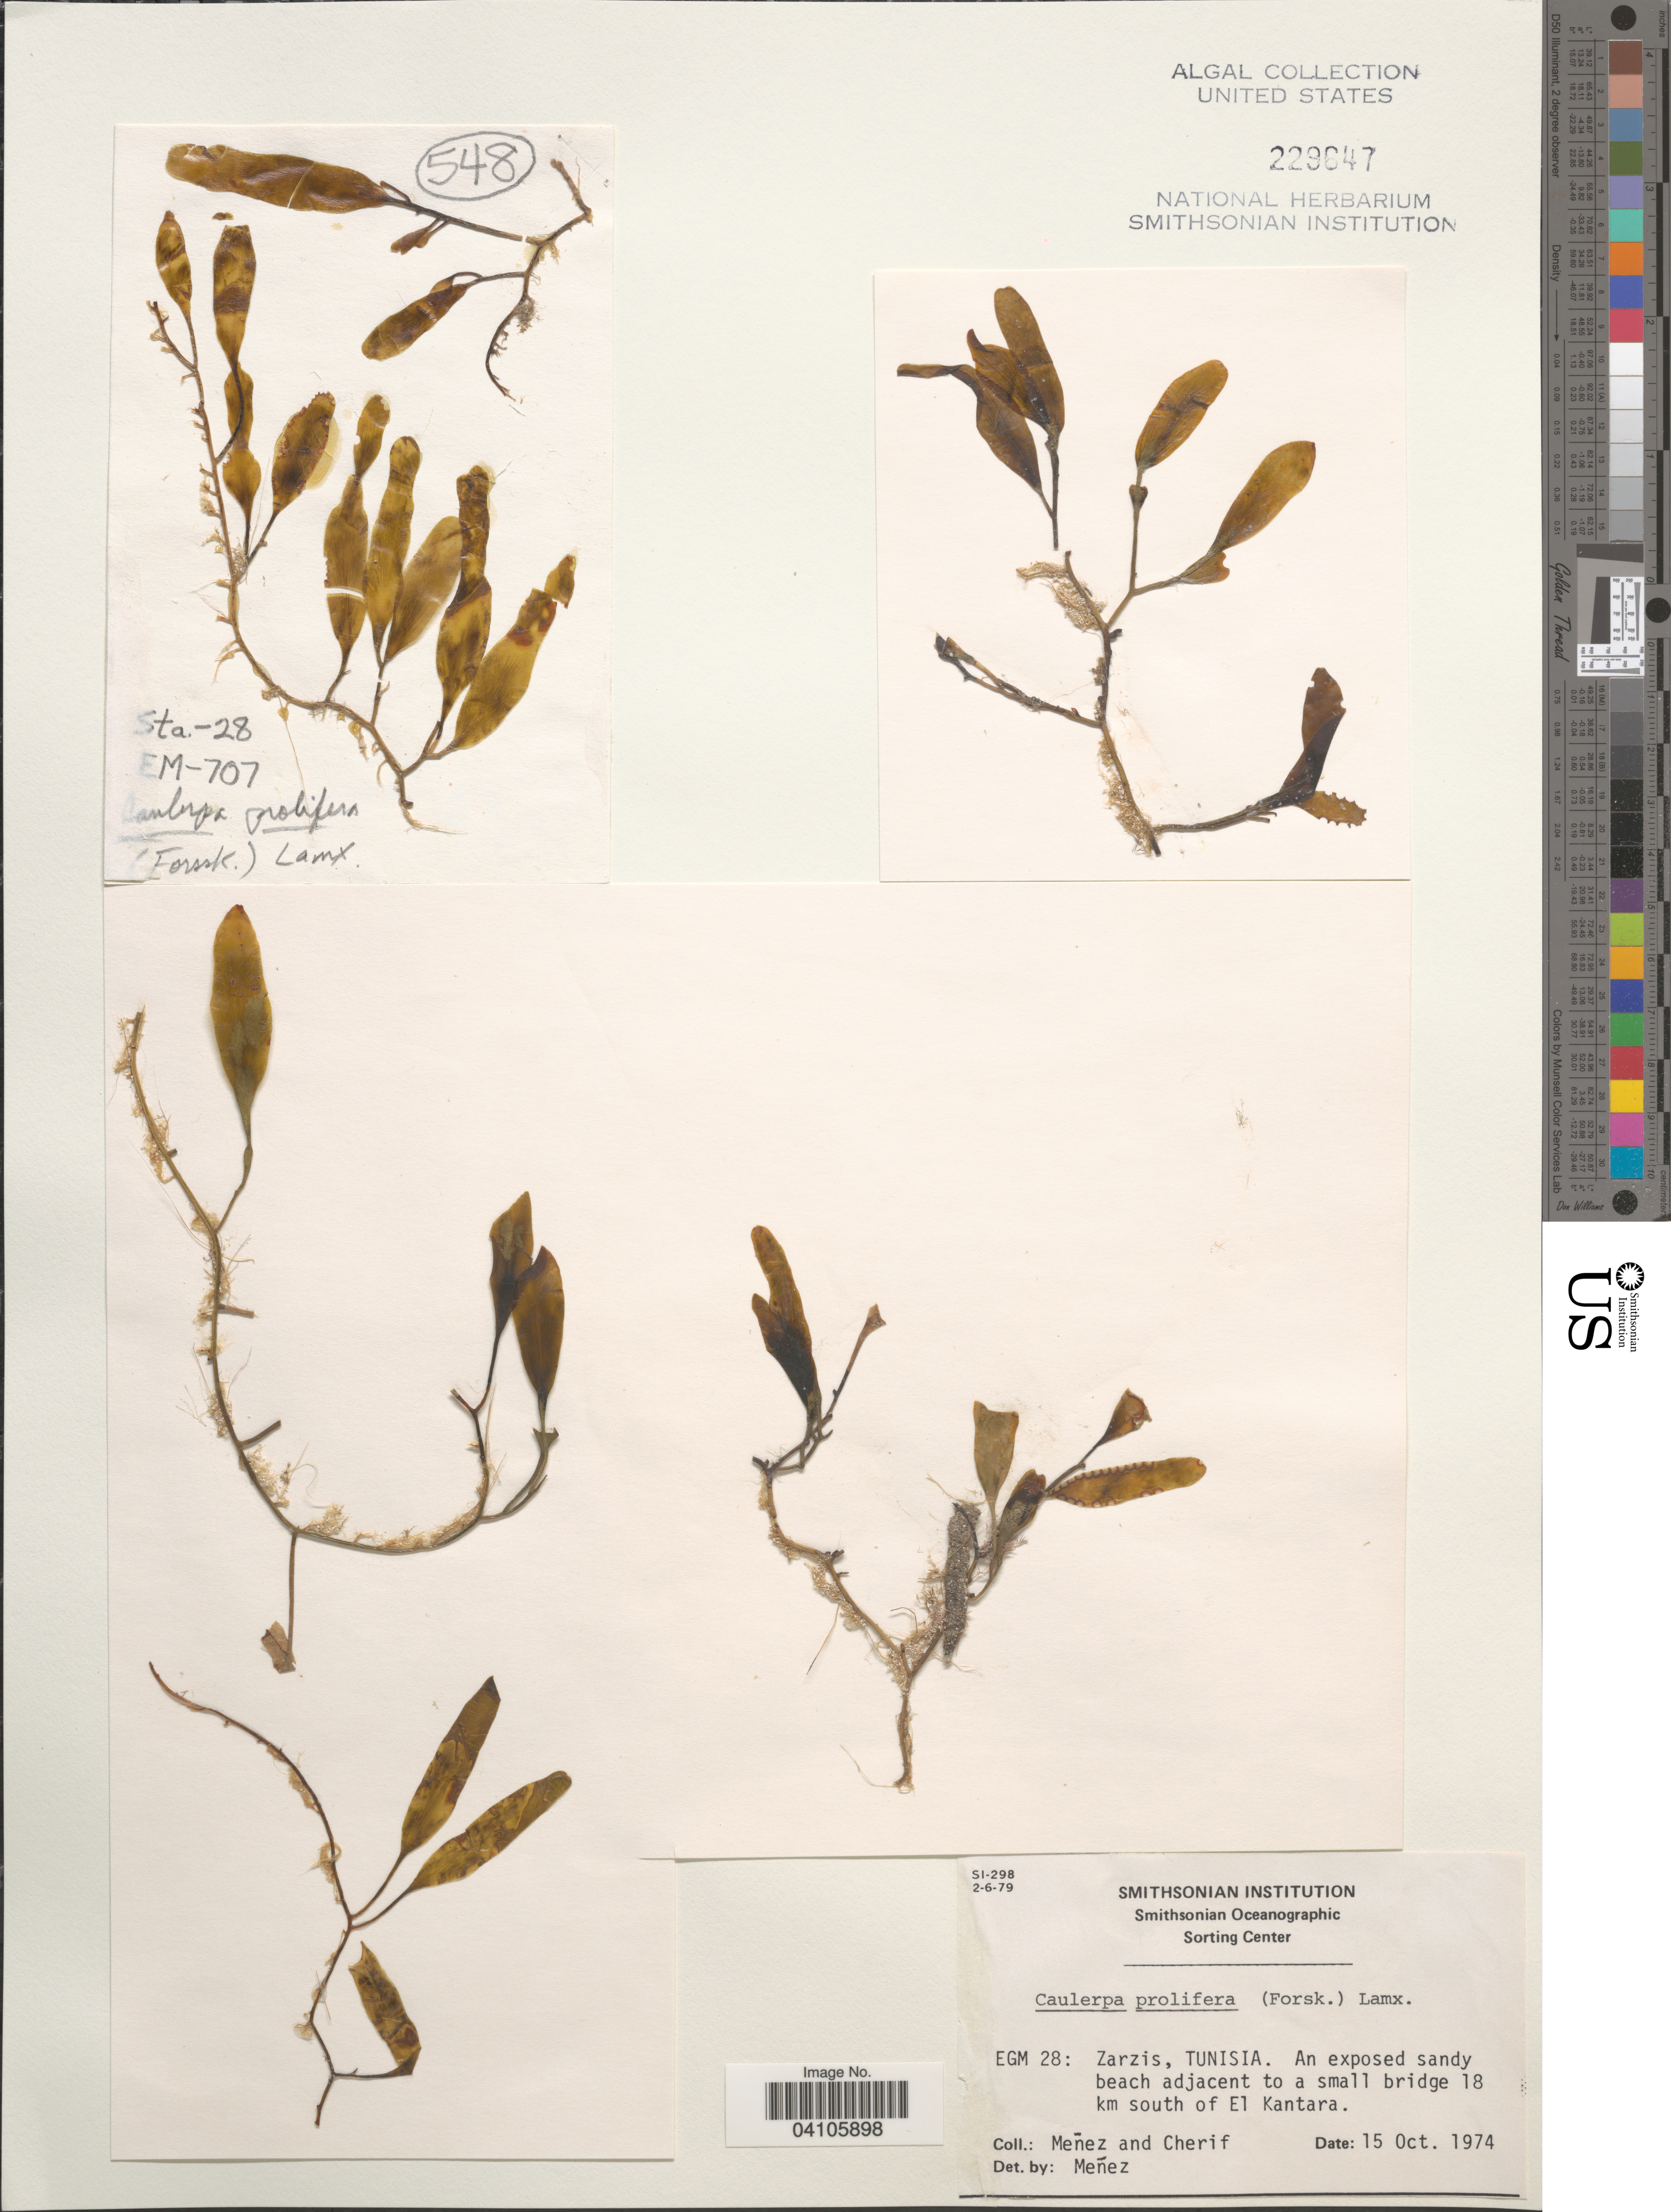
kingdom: Plantae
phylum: Chlorophyta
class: Ulvophyceae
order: Bryopsidales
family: Caulerpaceae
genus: Caulerpa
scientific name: Caulerpa prolifera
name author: (Forssk.) J.V.Lamouroux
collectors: Menez & -. Cherif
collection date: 1974-10-15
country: Tunisia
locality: EGM 28: Zarzis. An exposed sandy beach adjacent to a small bridge 18 km south of El Kantara.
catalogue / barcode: US 229647